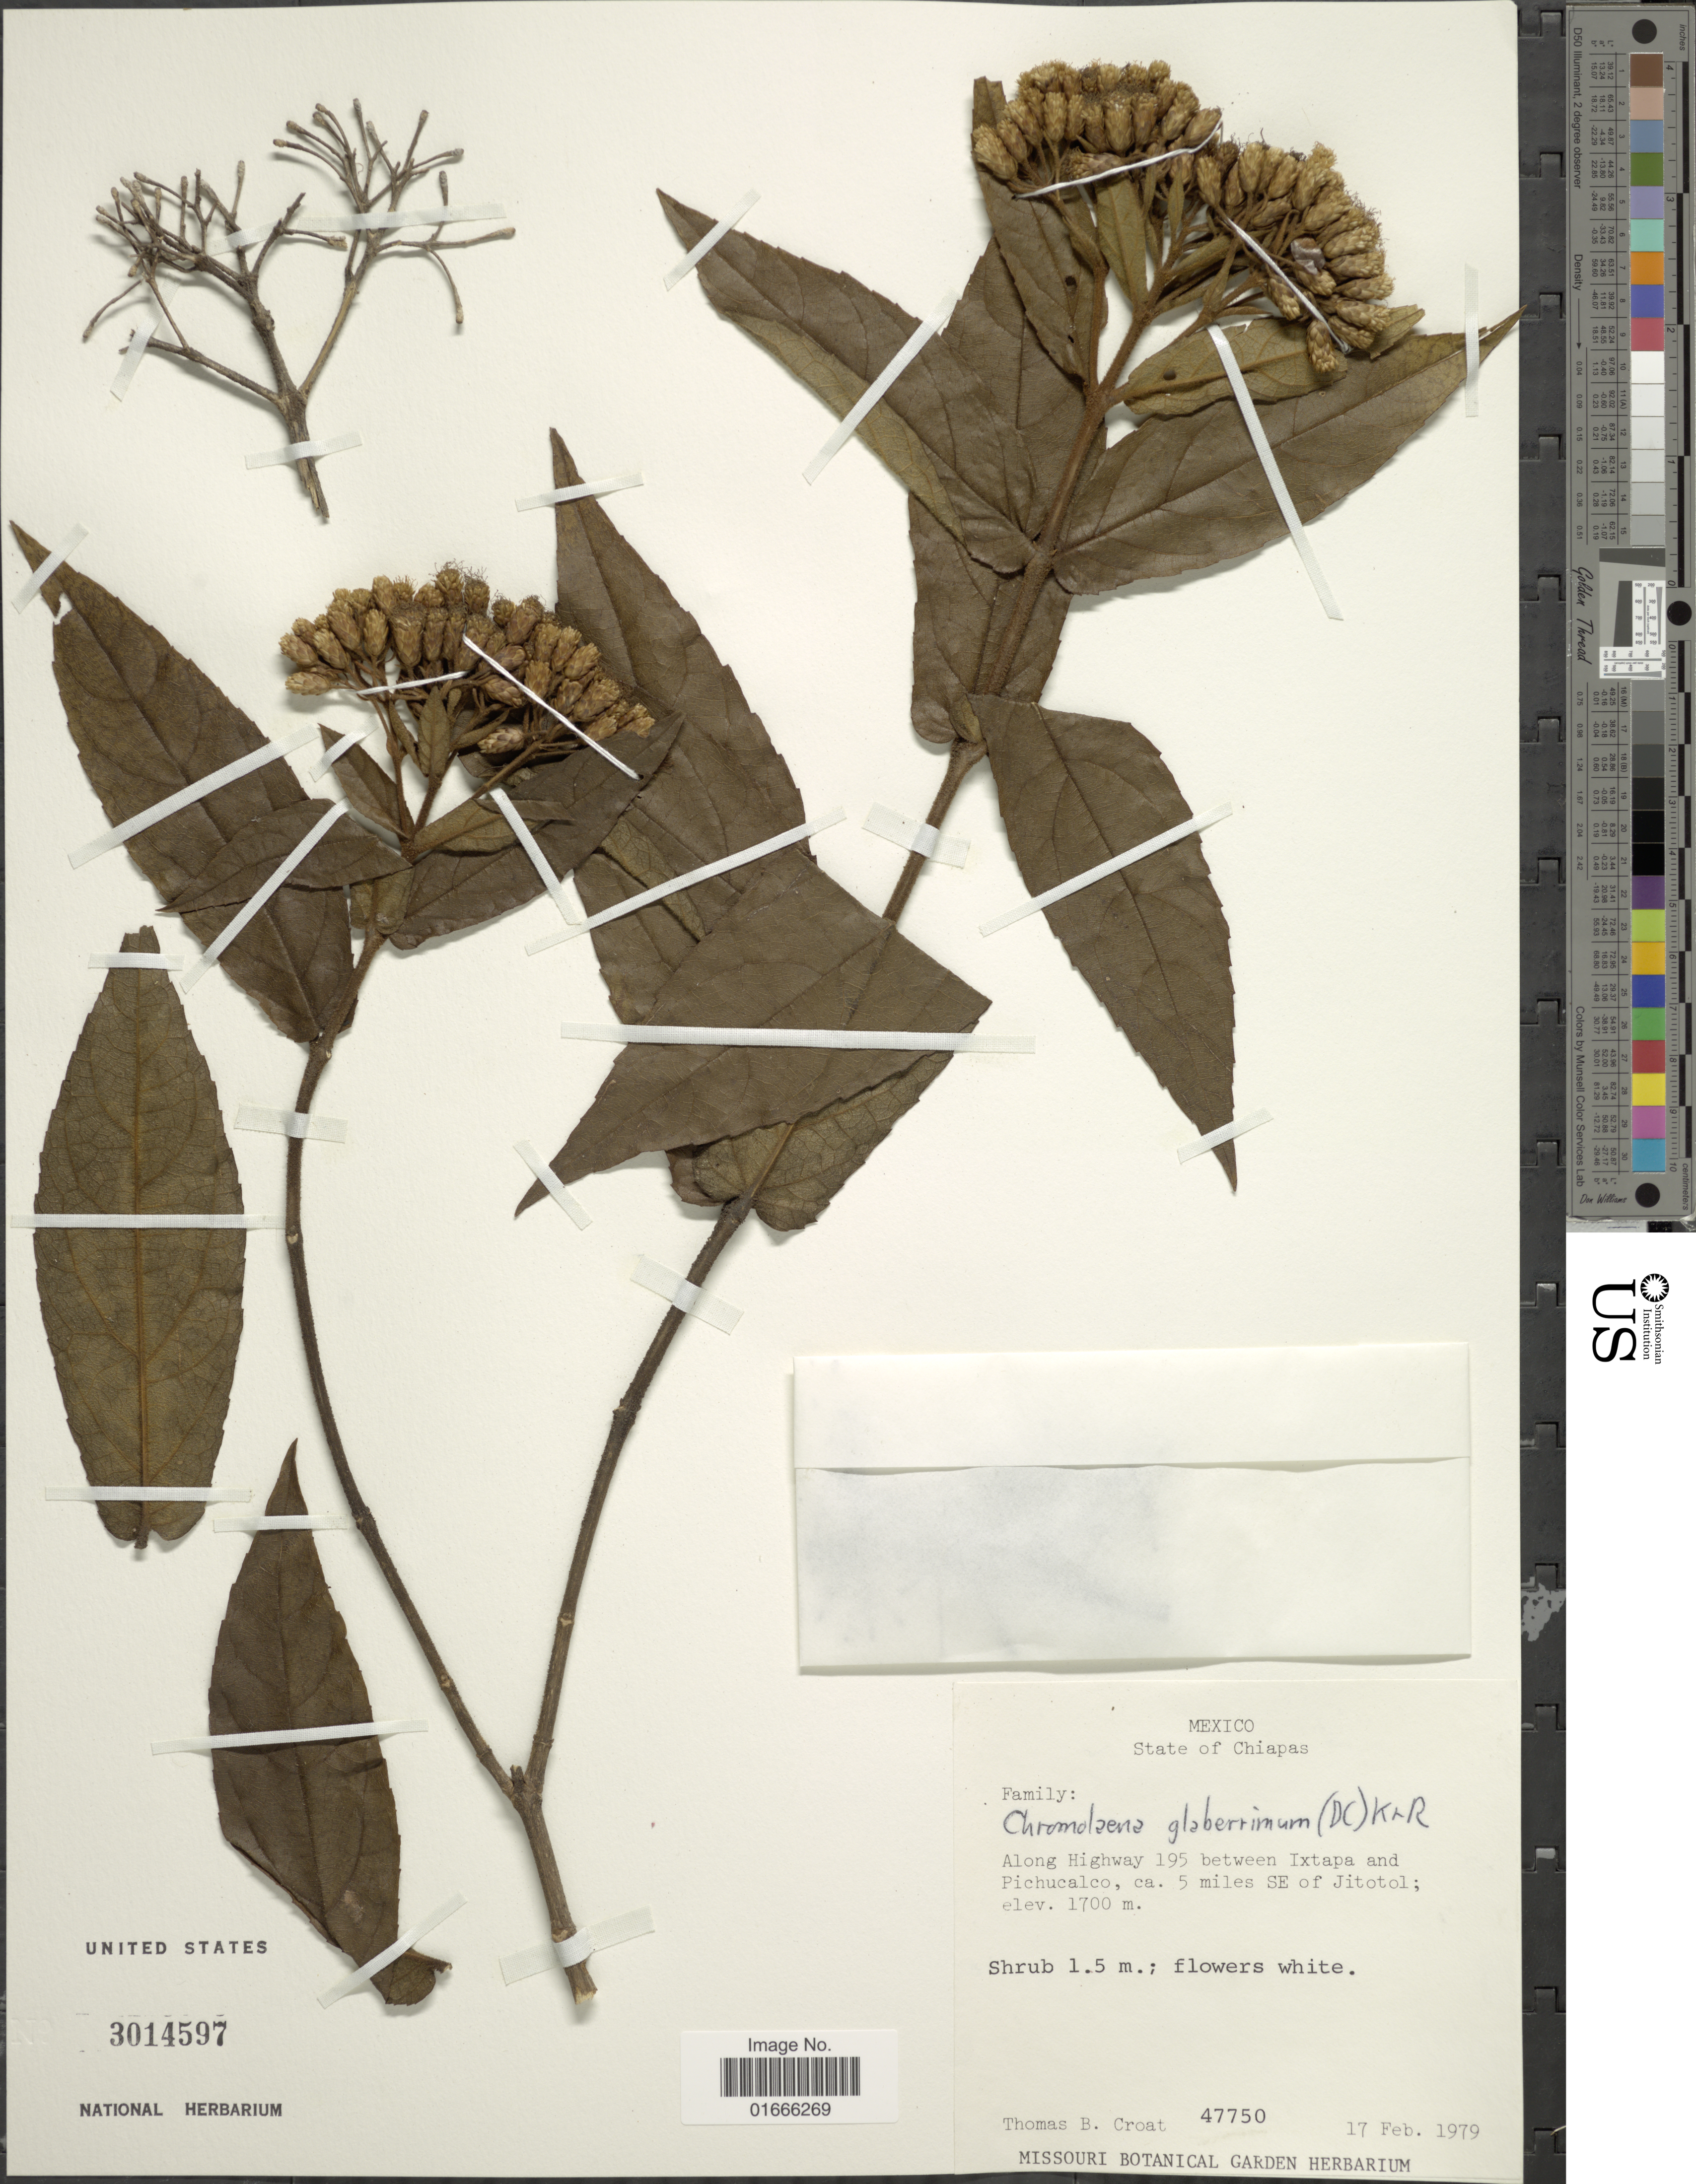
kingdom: Plantae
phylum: Tracheophyta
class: Magnoliopsida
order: Asterales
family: Asteraceae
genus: Chromolaena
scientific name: Chromolaena opadoclinia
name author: (Blake) R.M. King & H. Rob.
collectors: T. B. Croat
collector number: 47750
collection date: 1979-02-17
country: Mexico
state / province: Chiapas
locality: Along Highway 195 between Ixtapa and Pichucalco, ca 5 miles SE of Jitotol.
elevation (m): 1700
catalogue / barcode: US 3014597